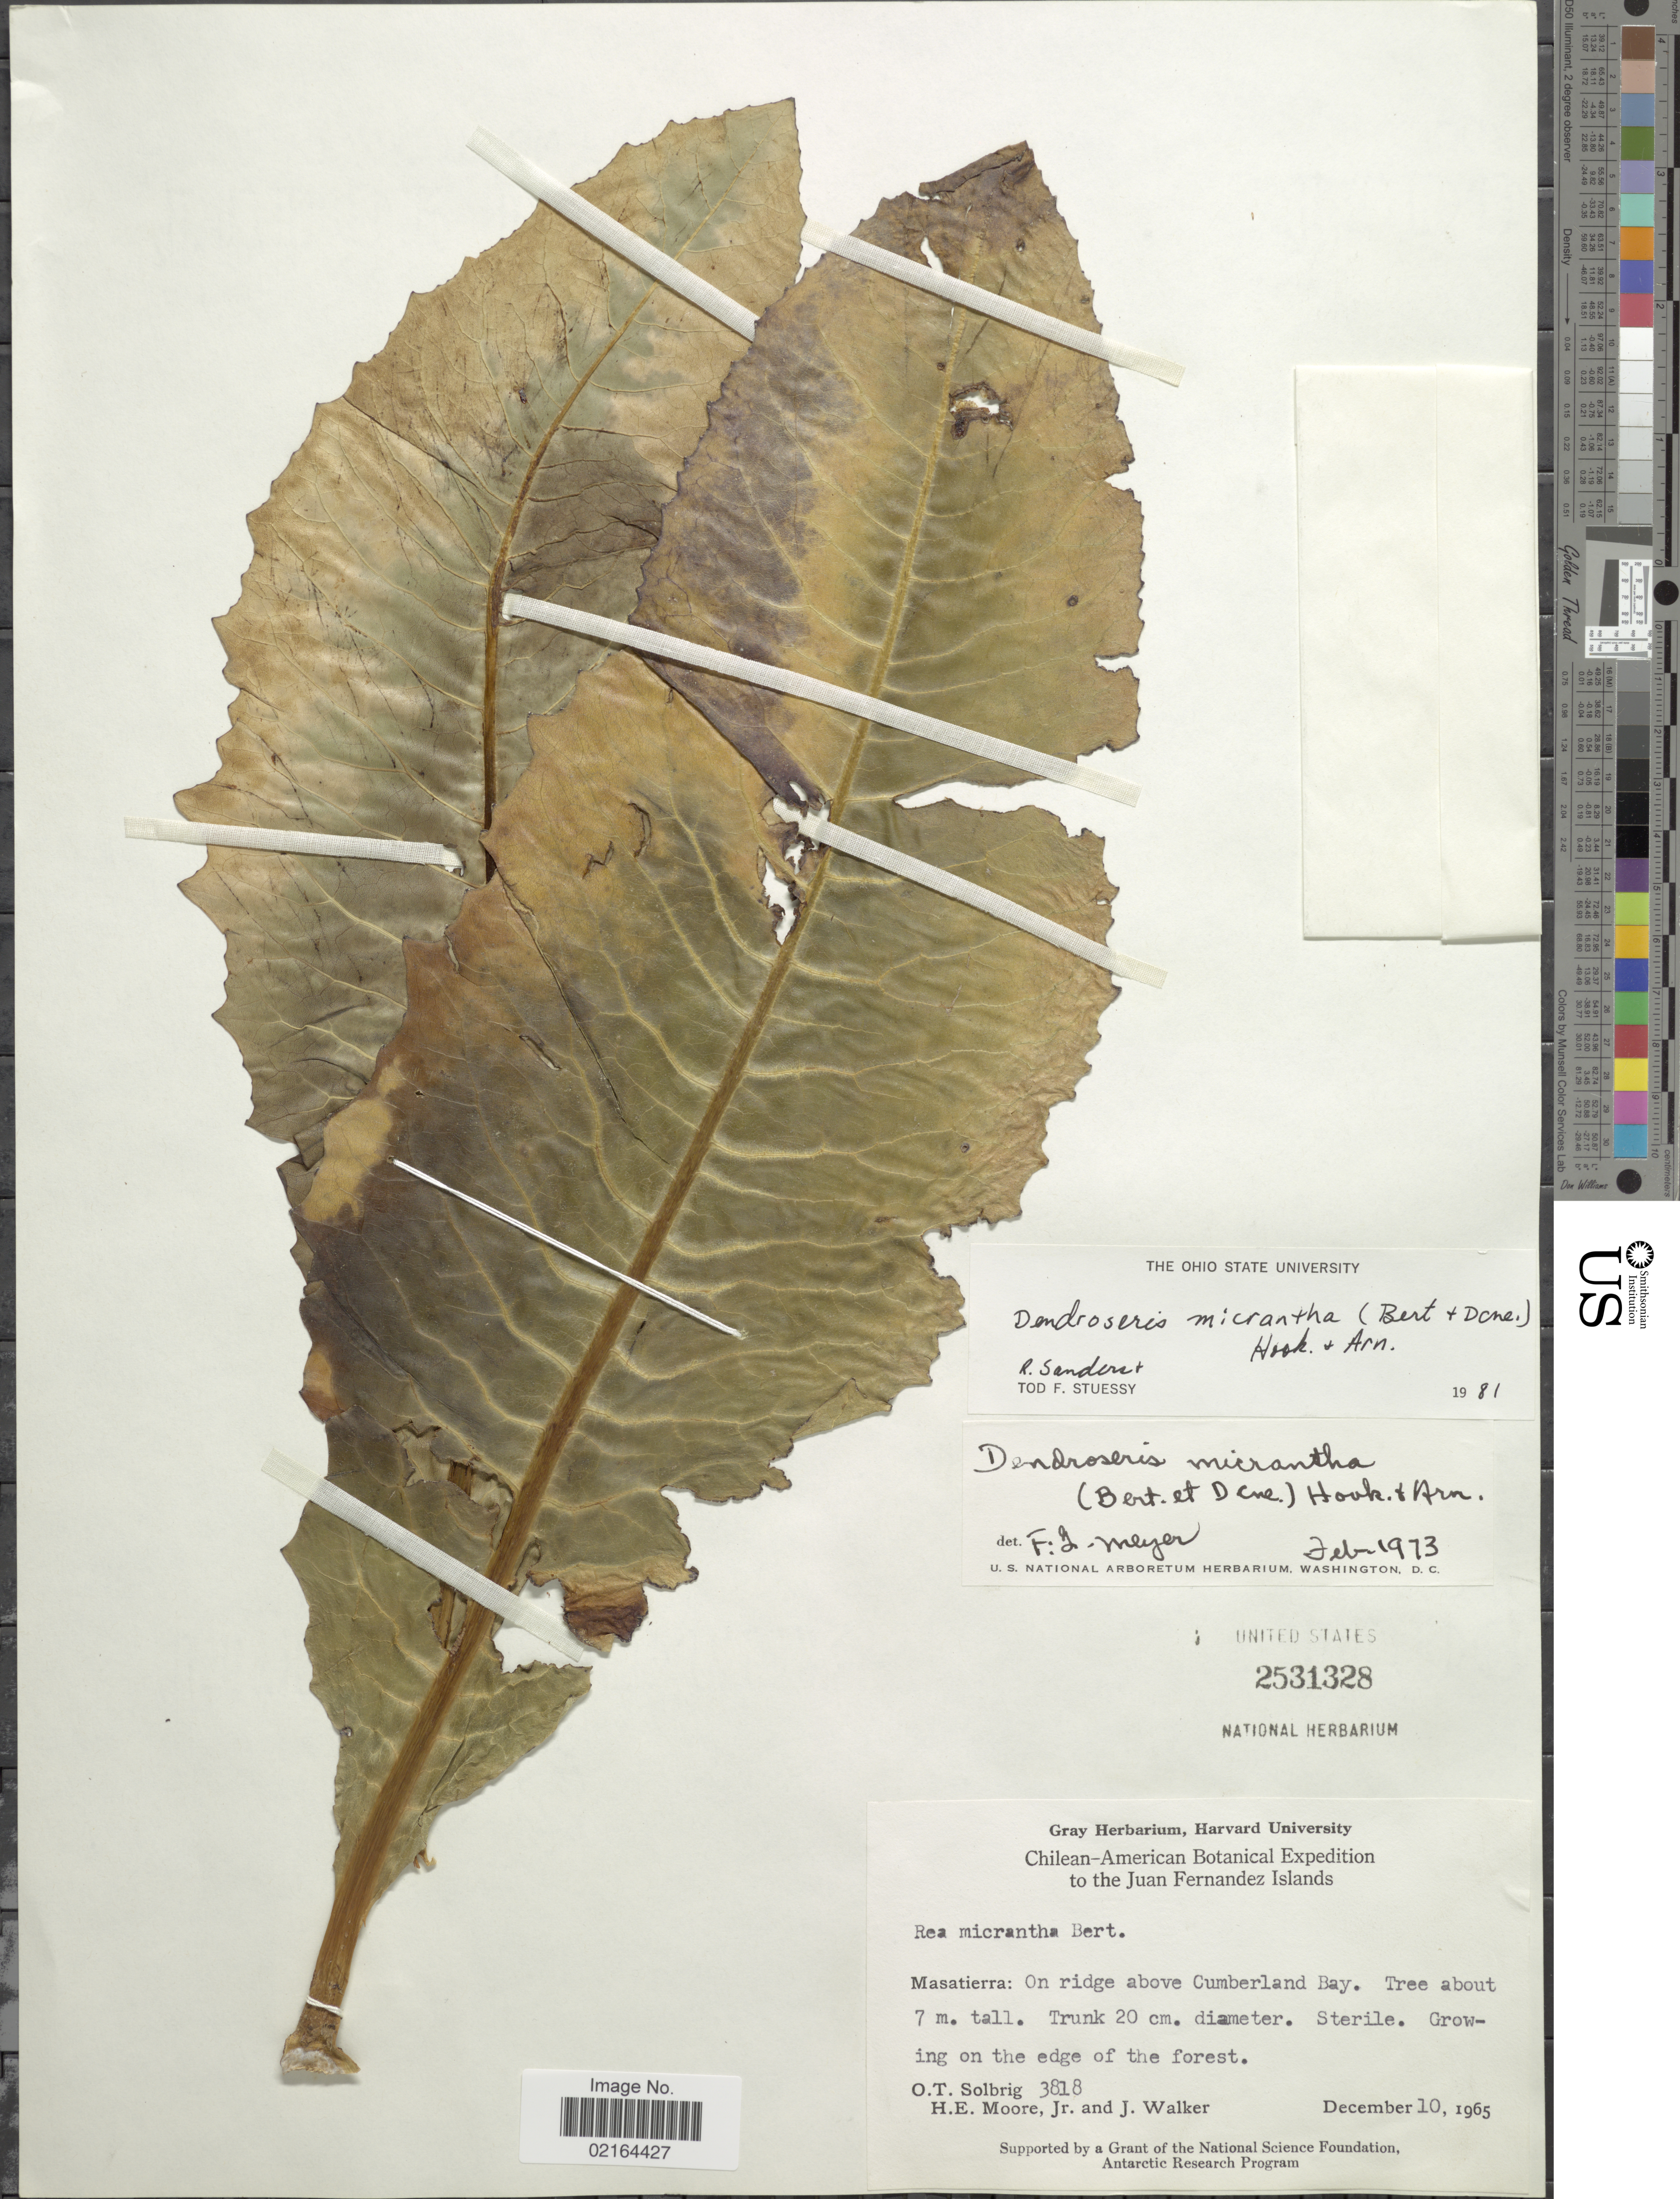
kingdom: Plantae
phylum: Tracheophyta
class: Magnoliopsida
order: Asterales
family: Asteraceae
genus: Sonchus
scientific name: Sonchus micranthus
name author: (Bertero ex Decne.) S.C. Kim & Mejías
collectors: O. T. Solbrig, H. Moore & J. Walker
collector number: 3818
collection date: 1965-12-10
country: Chile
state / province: Valparaíso (V)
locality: Juan Fernandez Islands, Masatierra: on ridge above Cumberland Bay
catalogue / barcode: US 2531328